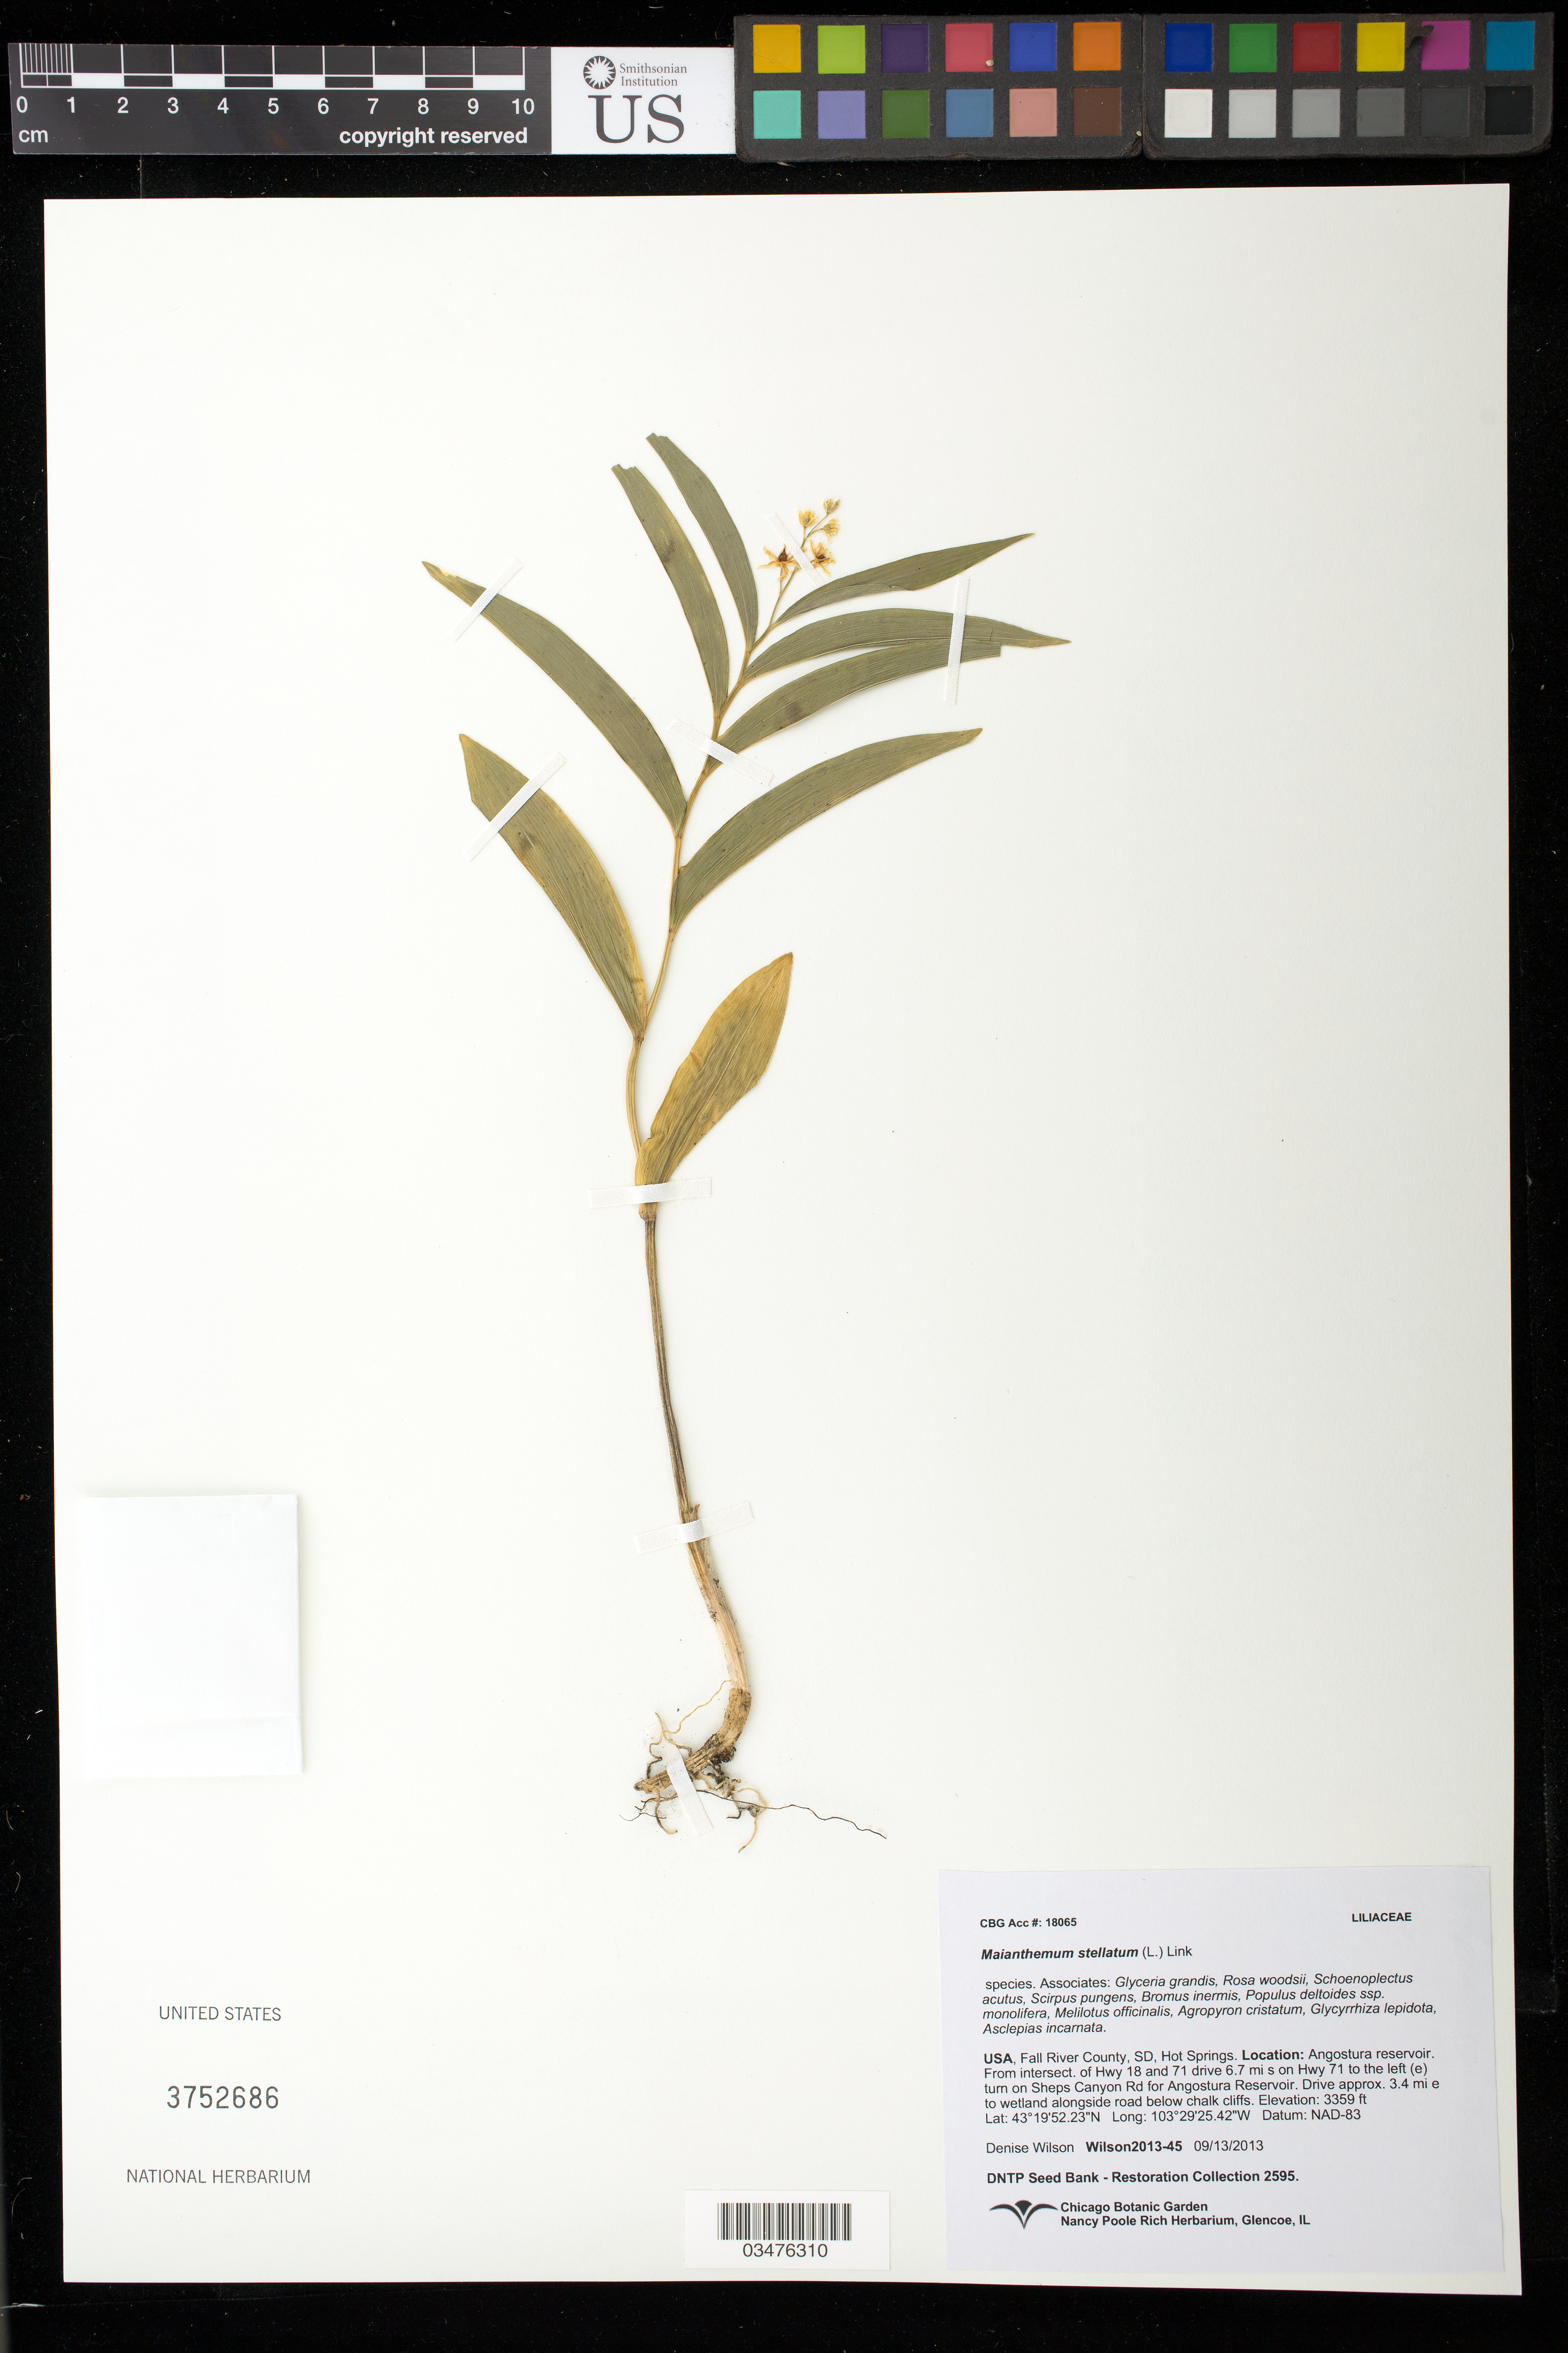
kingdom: Plantae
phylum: Tracheophyta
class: Liliopsida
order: Asparagales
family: Asparagaceae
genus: Maianthemum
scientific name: Maianthemum stellatum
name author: (L.) Link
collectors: D. Wilson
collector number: Wilson2013-45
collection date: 2013-09-13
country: United States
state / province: South Dakota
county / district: Fall River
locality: Hot Springs. Angostura Reservoir.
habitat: With Rosa woodsii, Scirpus pungens, Bromus inermis, ect.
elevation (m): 1024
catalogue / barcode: US 3752686